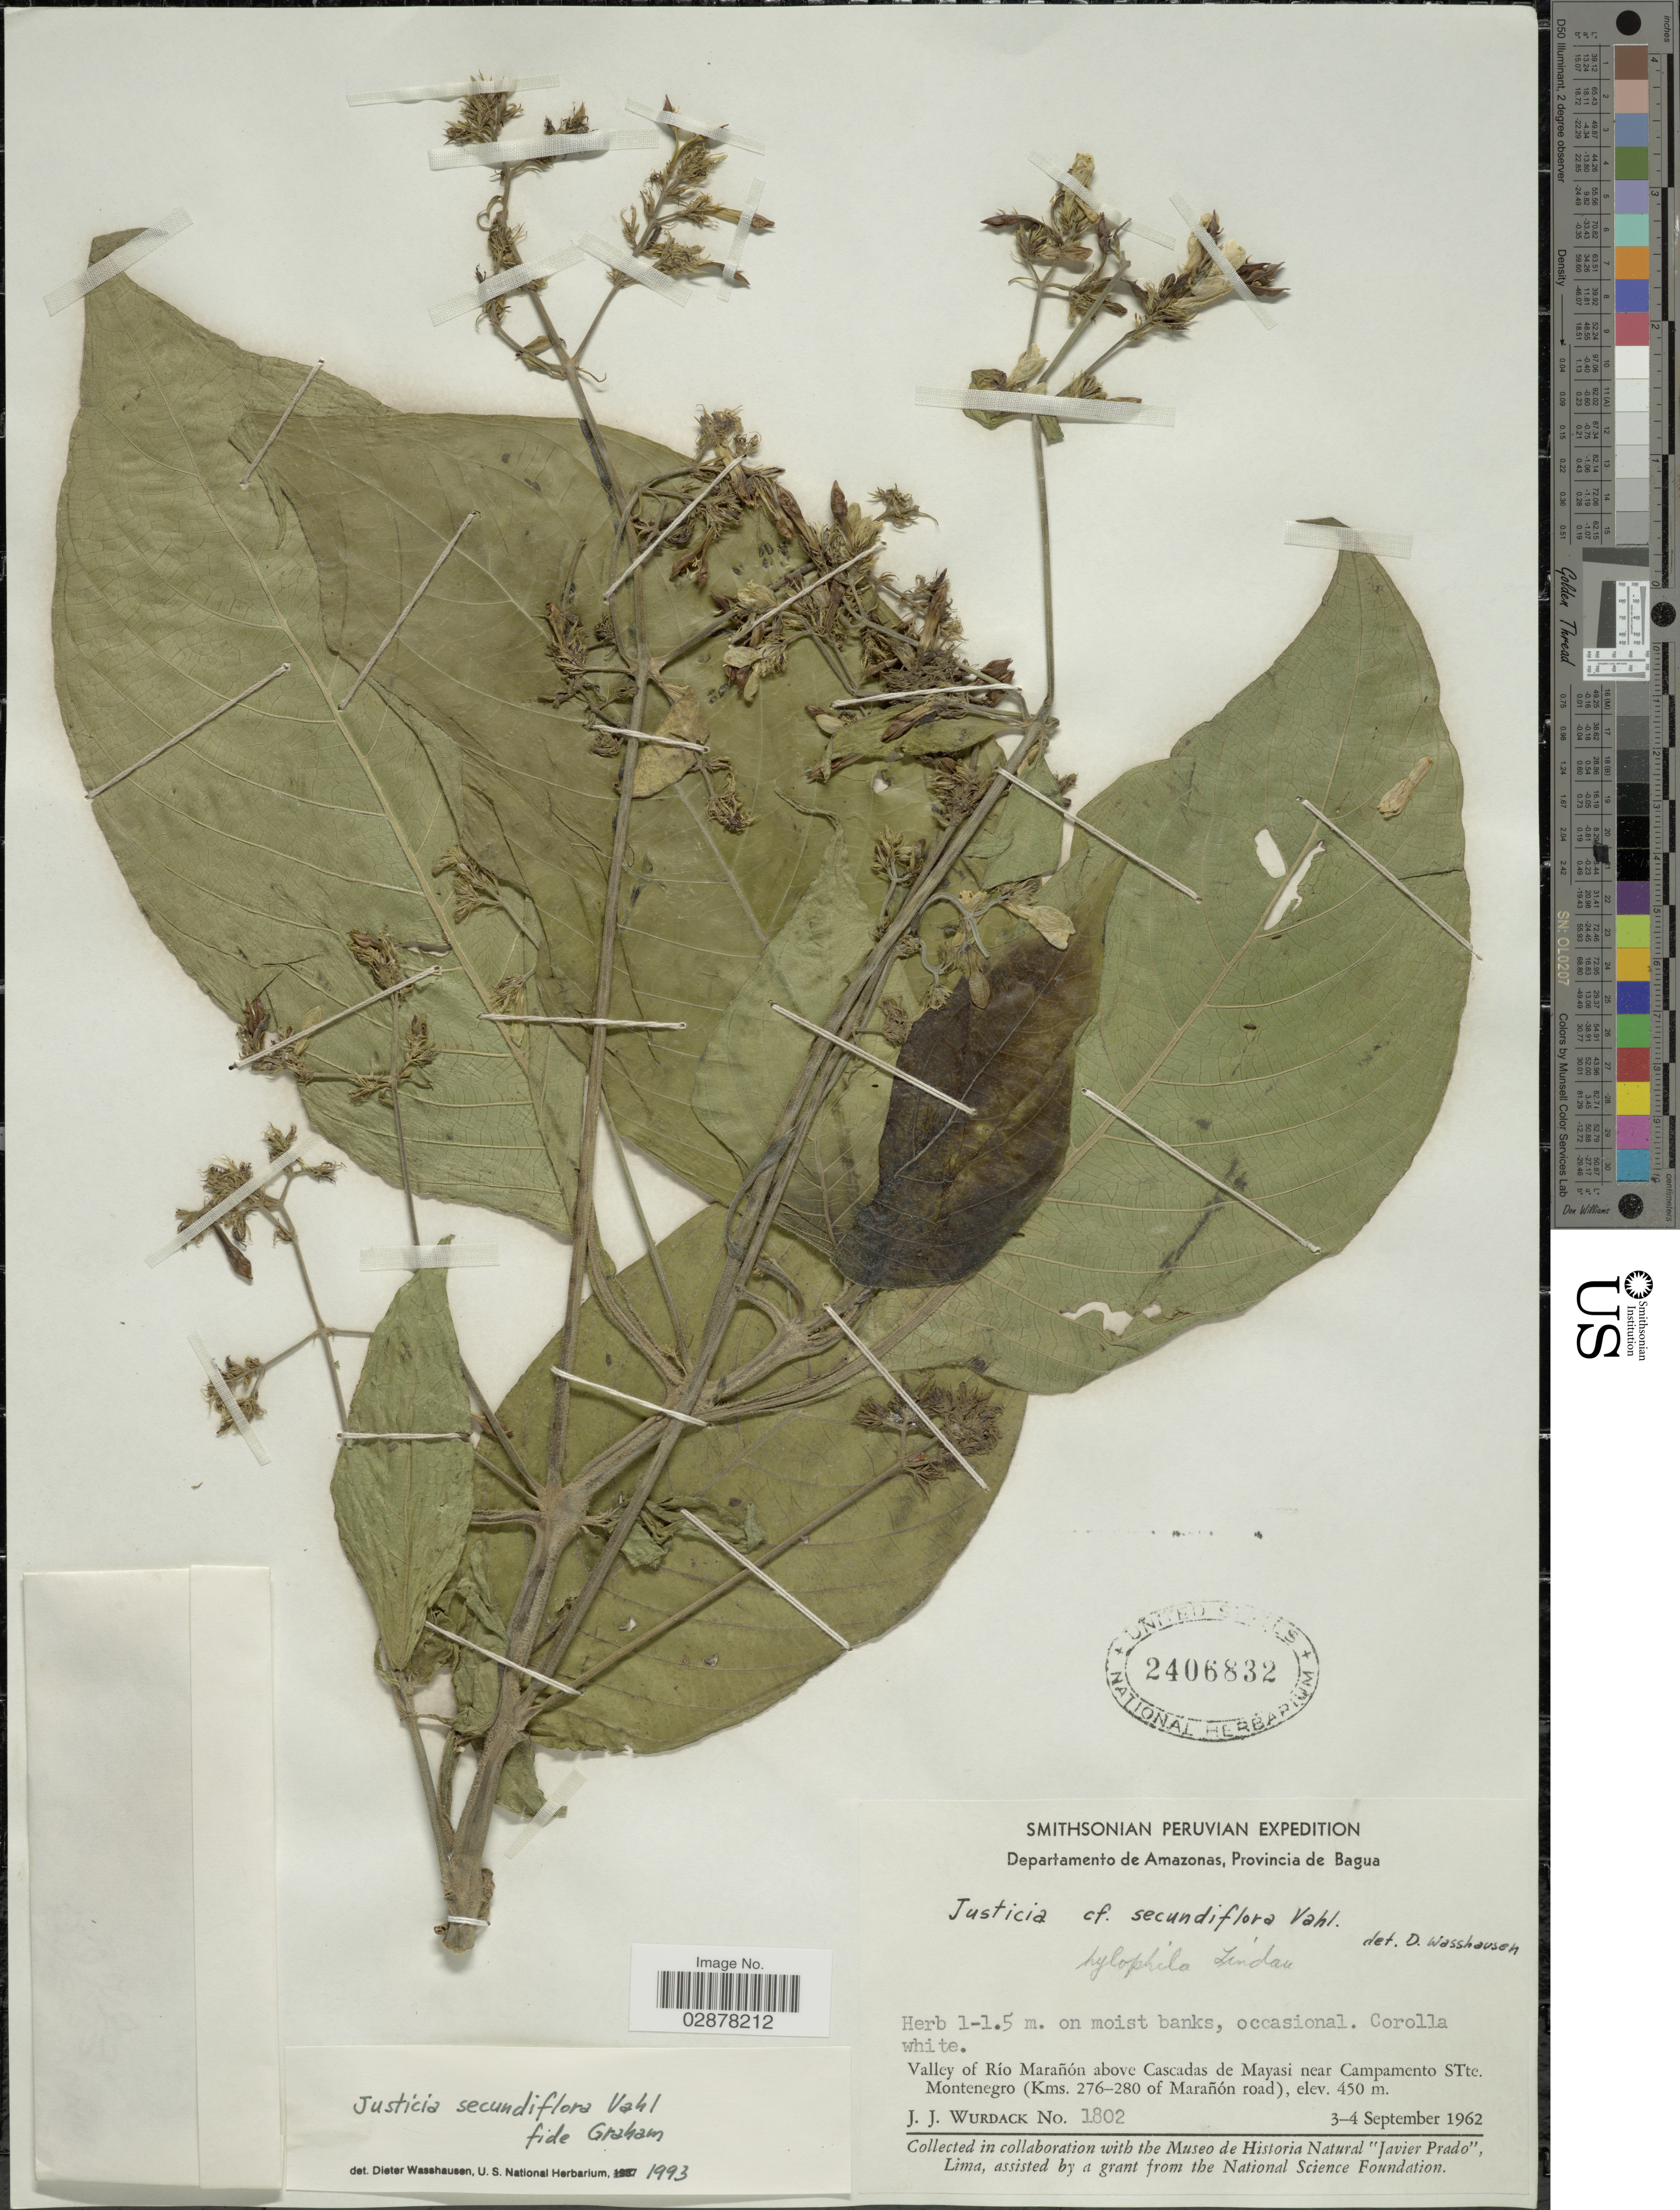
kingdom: Plantae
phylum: Tracheophyta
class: Magnoliopsida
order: Lamiales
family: Acanthaceae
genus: Justicia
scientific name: Justicia chloanantha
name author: Leonard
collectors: J. J. Wurdack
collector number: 1802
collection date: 1962-09-03/1962-09-04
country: Peru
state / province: Amazonas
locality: Departamento de Amazonas, Provincia de Bagua, Valley of Río Marañón above Cascadas de Mayasi near Campamento STte., Montenegro (Kms. 276-280 of Marañón road).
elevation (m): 450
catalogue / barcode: US 2406832